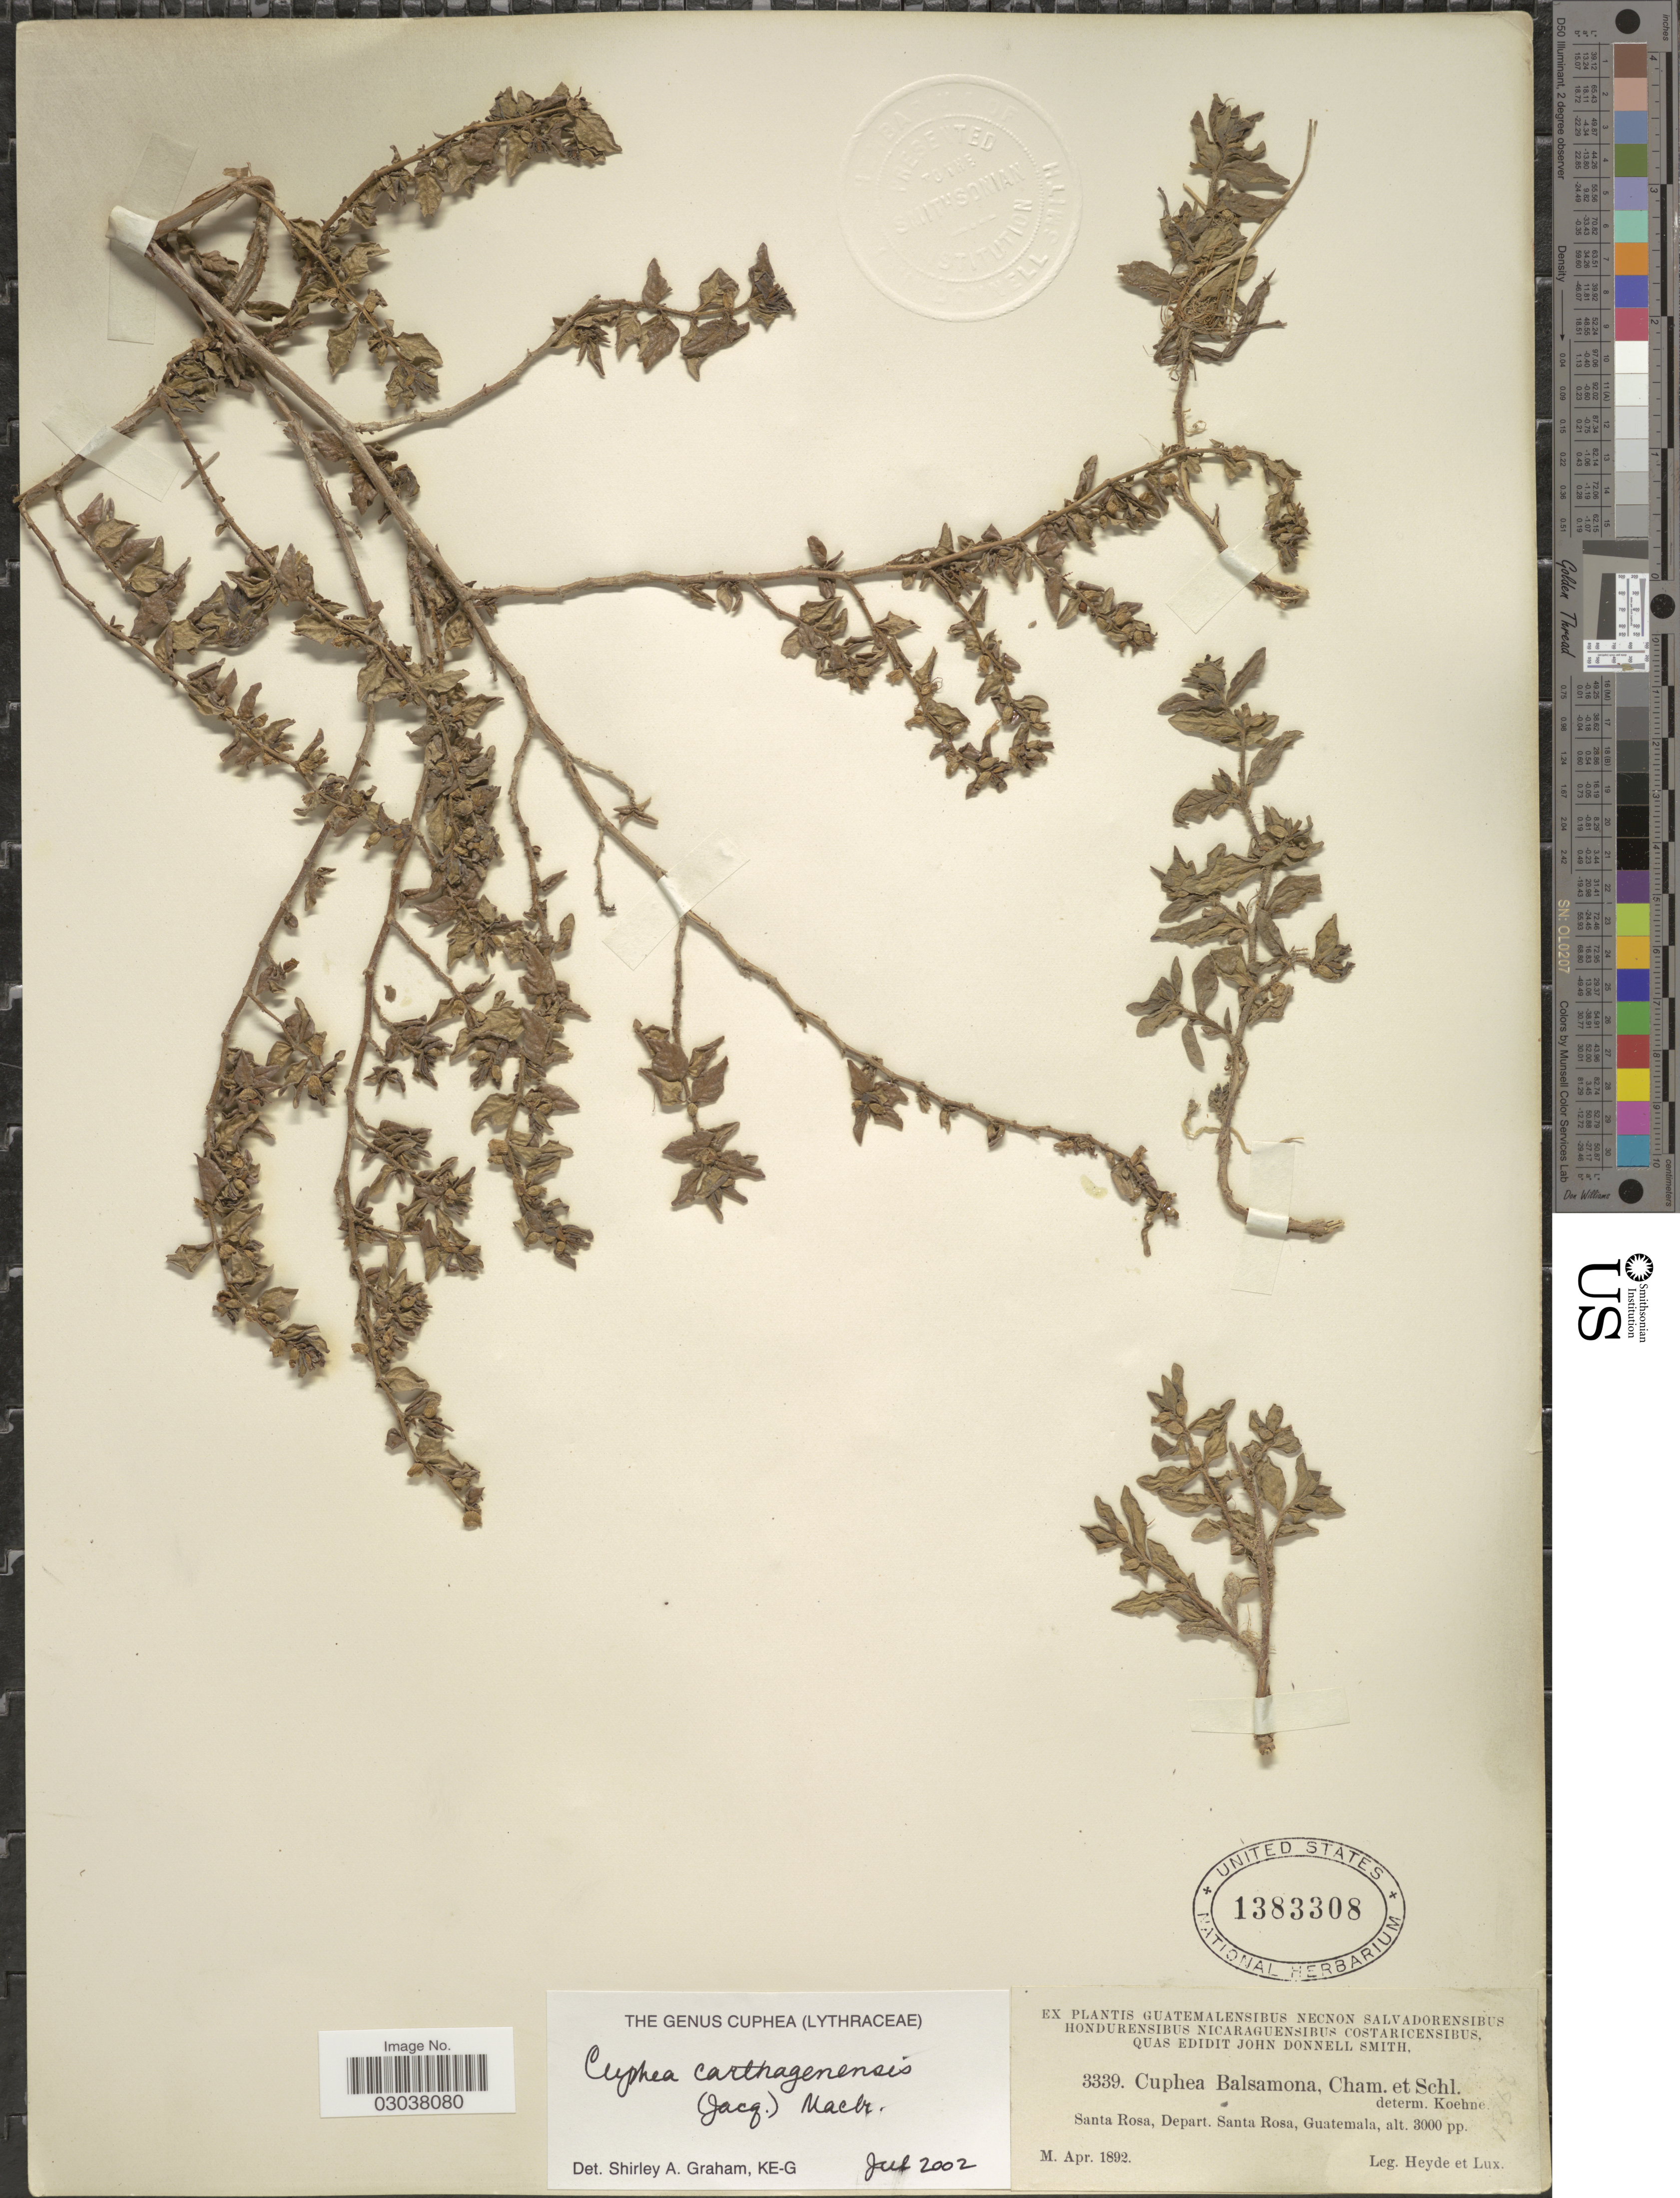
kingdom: Plantae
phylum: Tracheophyta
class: Magnoliopsida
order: Myrtales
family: Lythraceae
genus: Cuphea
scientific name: Cuphea carthagenensis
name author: (Jacq.) J.F. Macbr.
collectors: Heyde & Lux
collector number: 3339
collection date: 1892-04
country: Guatemala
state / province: Santa Rosa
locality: Depart. Santa Rosa.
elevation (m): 914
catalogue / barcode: US 1383308